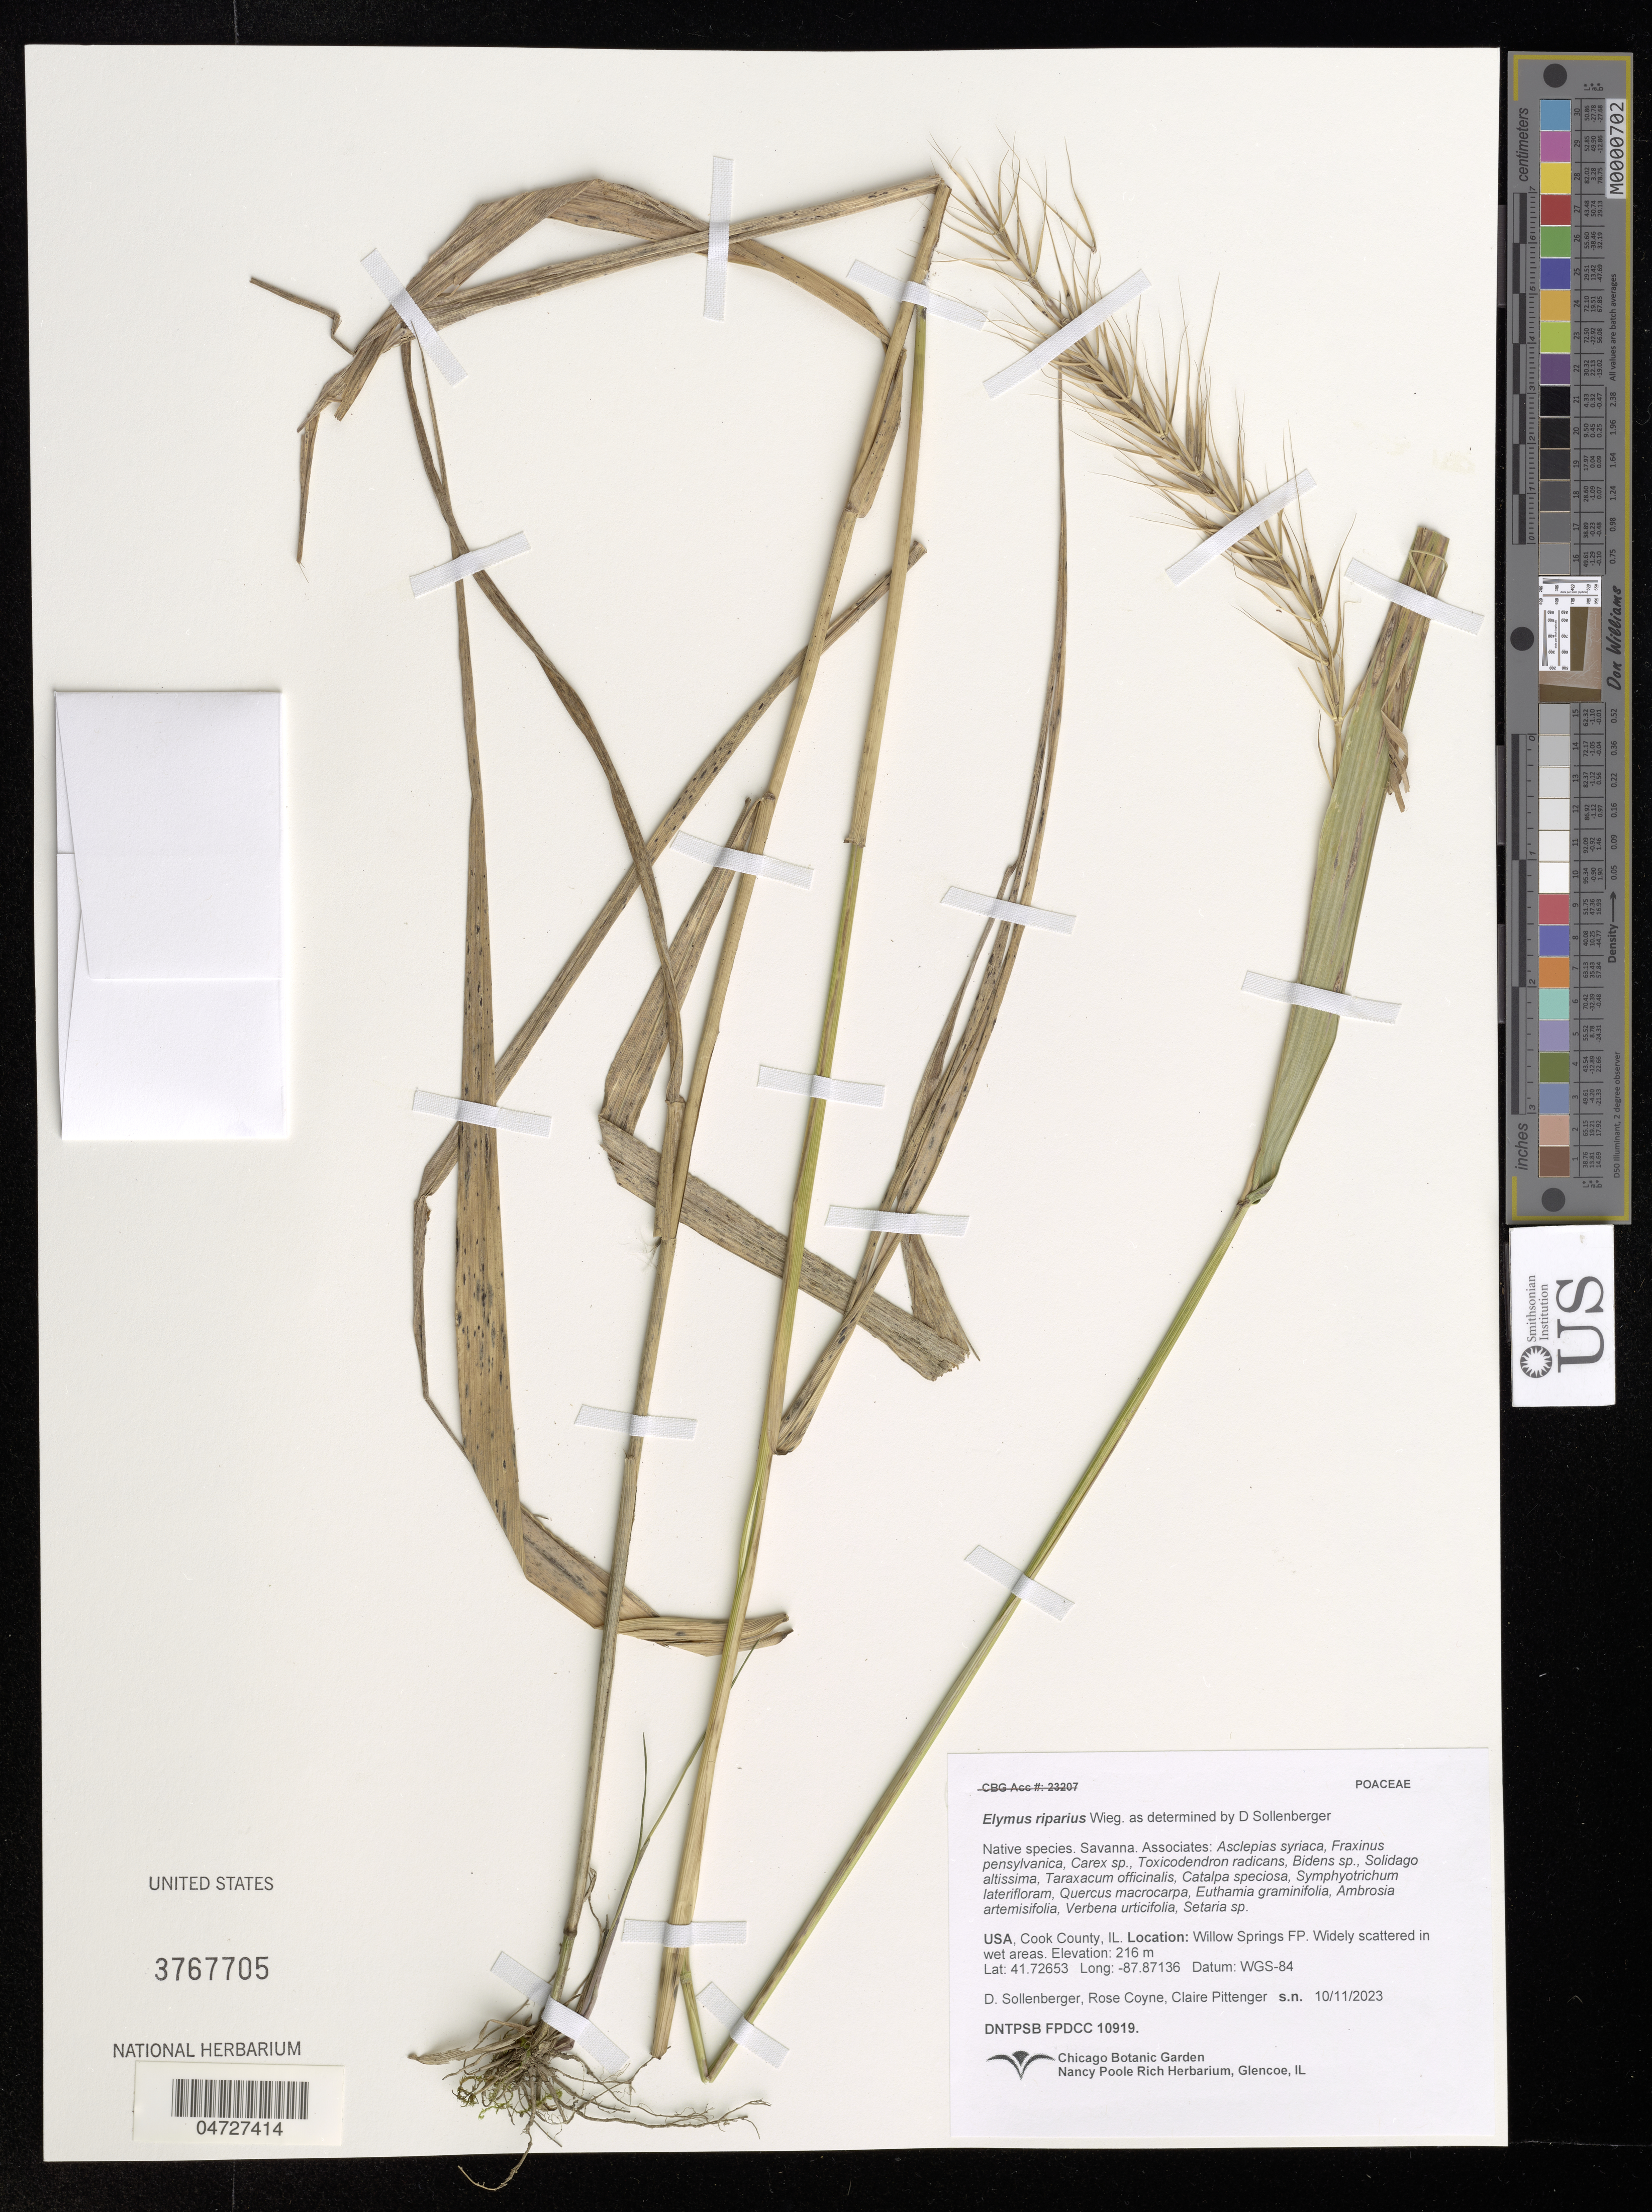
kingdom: Plantae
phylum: Tracheophyta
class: Liliopsida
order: Poales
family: Poaceae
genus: Elymus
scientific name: Elymus riparius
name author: Wiegand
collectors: D. Sollenberger, R. Coyne & R. Pittenger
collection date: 2023-11-10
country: United States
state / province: Illinois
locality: Cook County. Willow Springs FP. Widely scattered in wet areas.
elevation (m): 216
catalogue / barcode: US 3767705